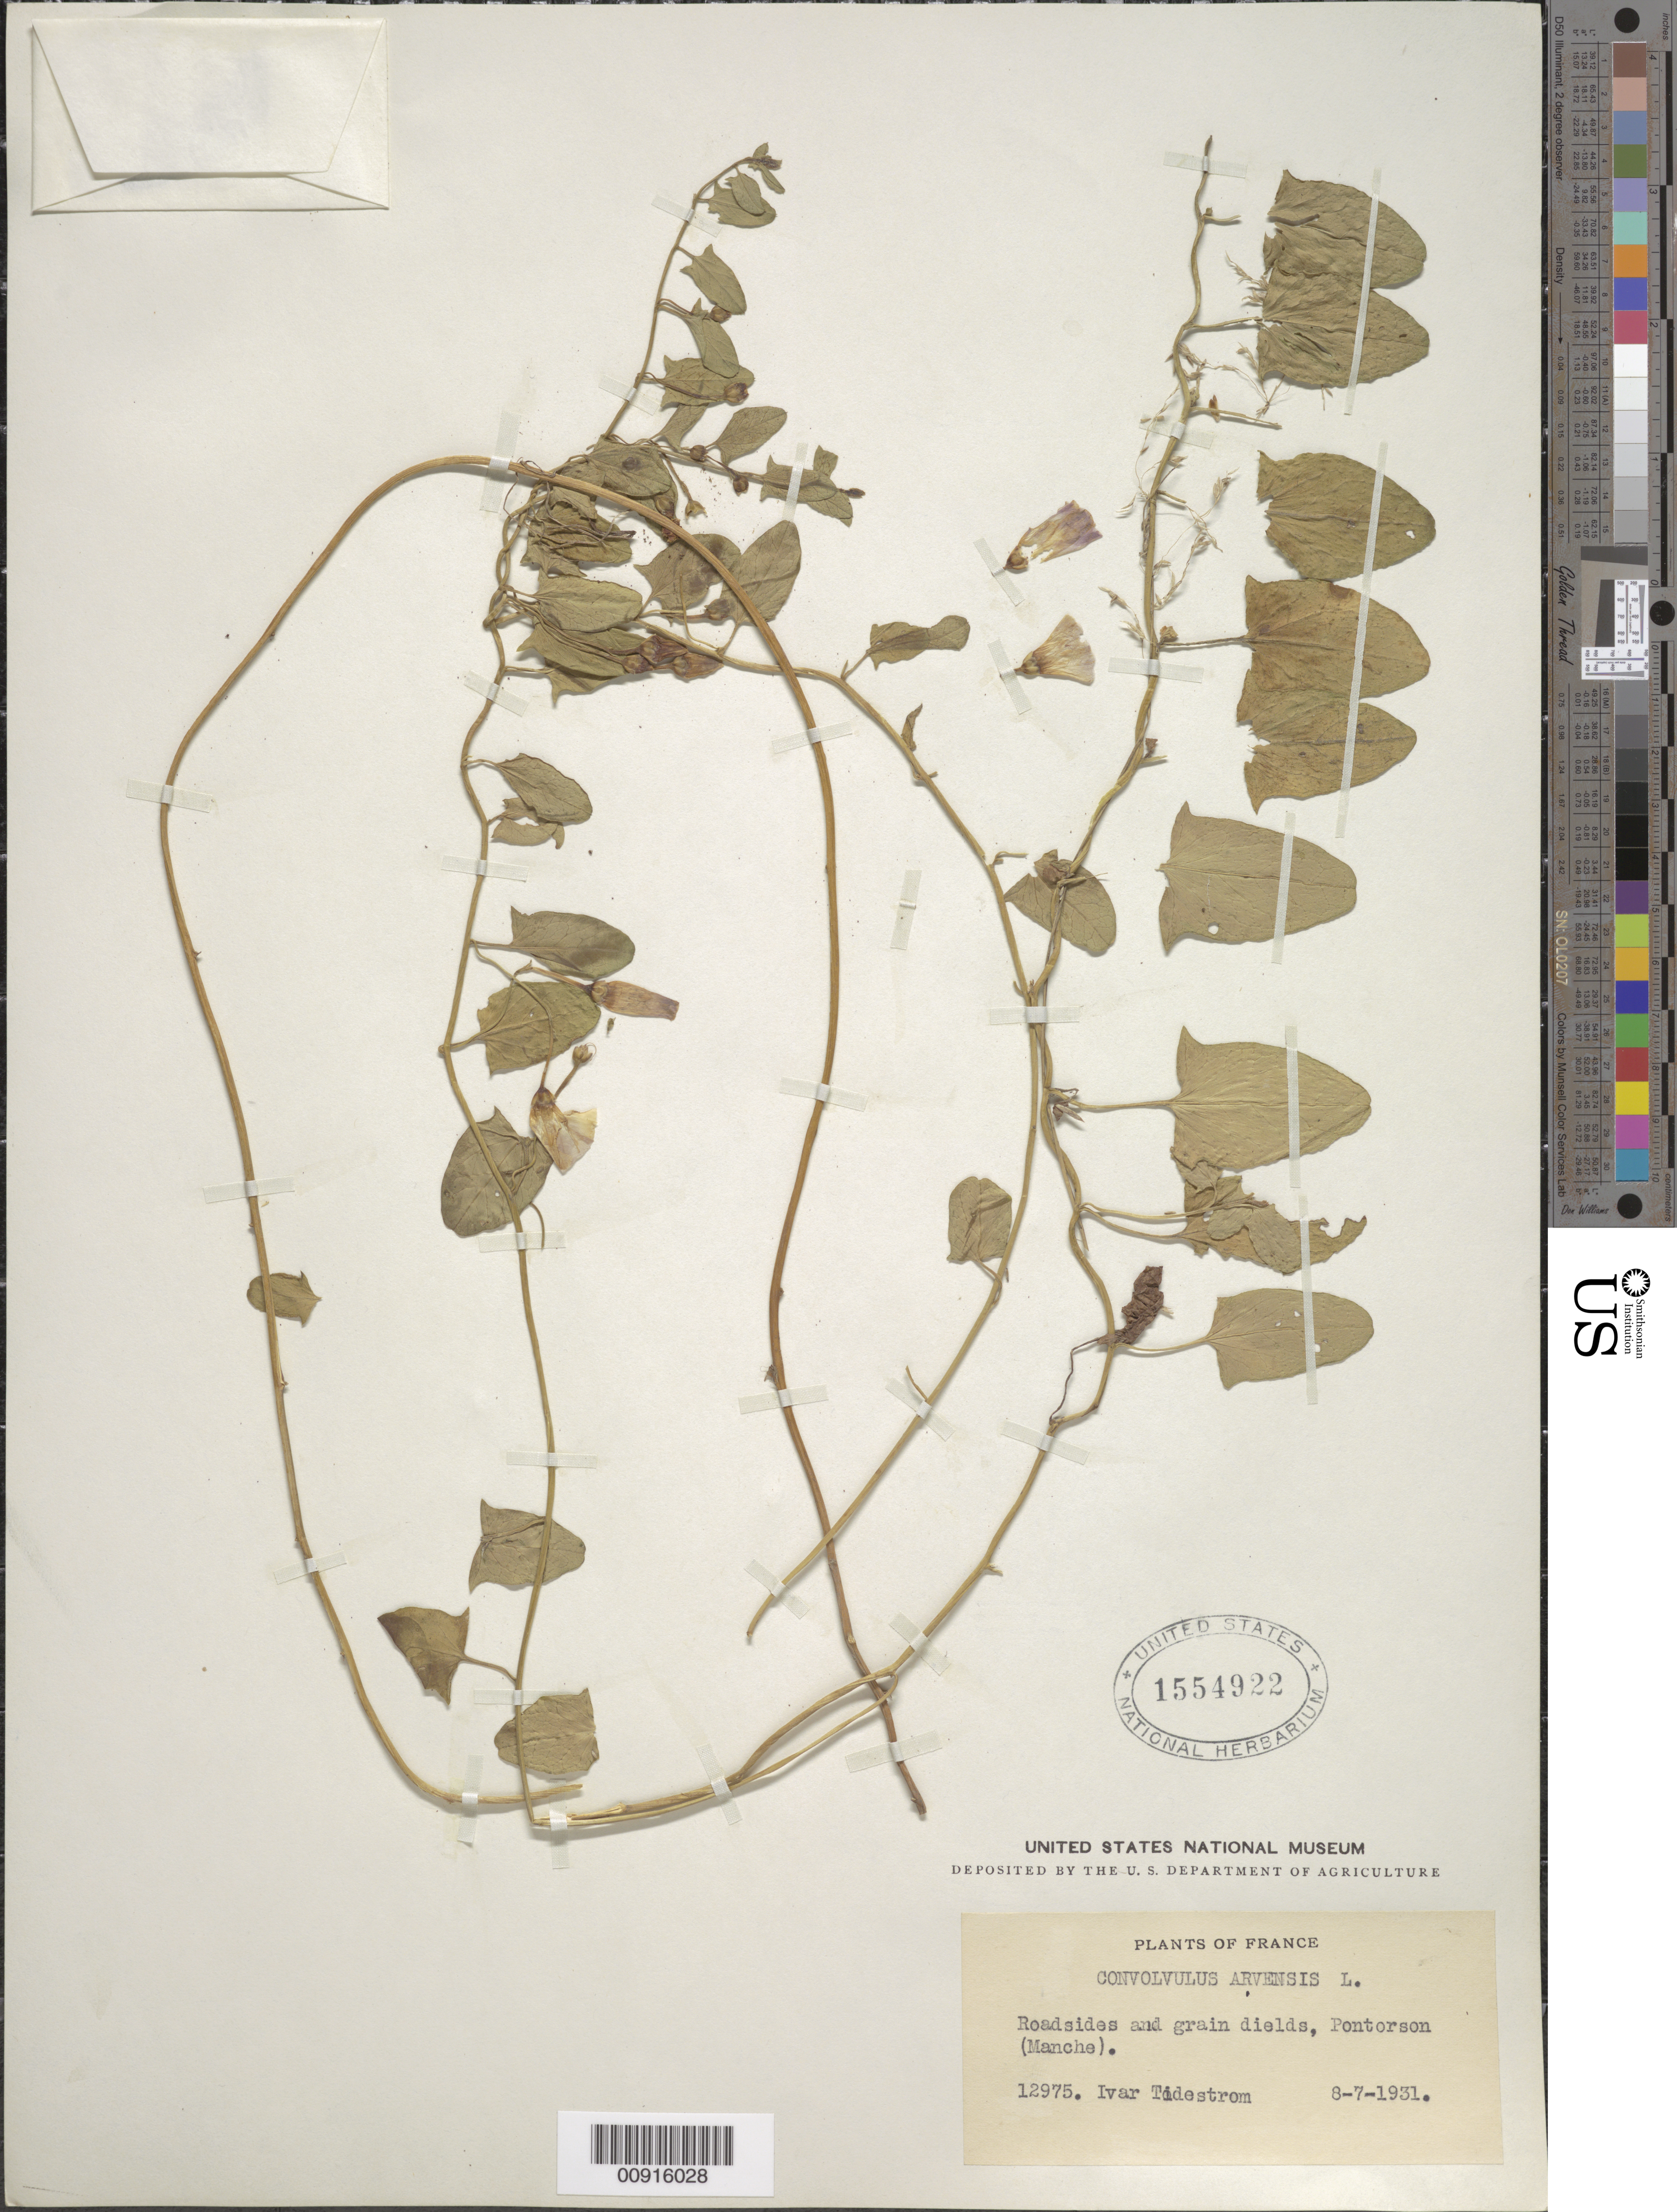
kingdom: Plantae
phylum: Tracheophyta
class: Magnoliopsida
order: Solanales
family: Convolvulaceae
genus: Convolvulus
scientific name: Convolvulus arvensis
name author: L.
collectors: I. F. Tidestrom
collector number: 12975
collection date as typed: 08 Jul 1931 or 07 Aug 1931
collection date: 1931-07-08 or 1931-08-07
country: France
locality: Roadsides and grain fields, Pontorson (Manche)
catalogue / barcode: US 1554922